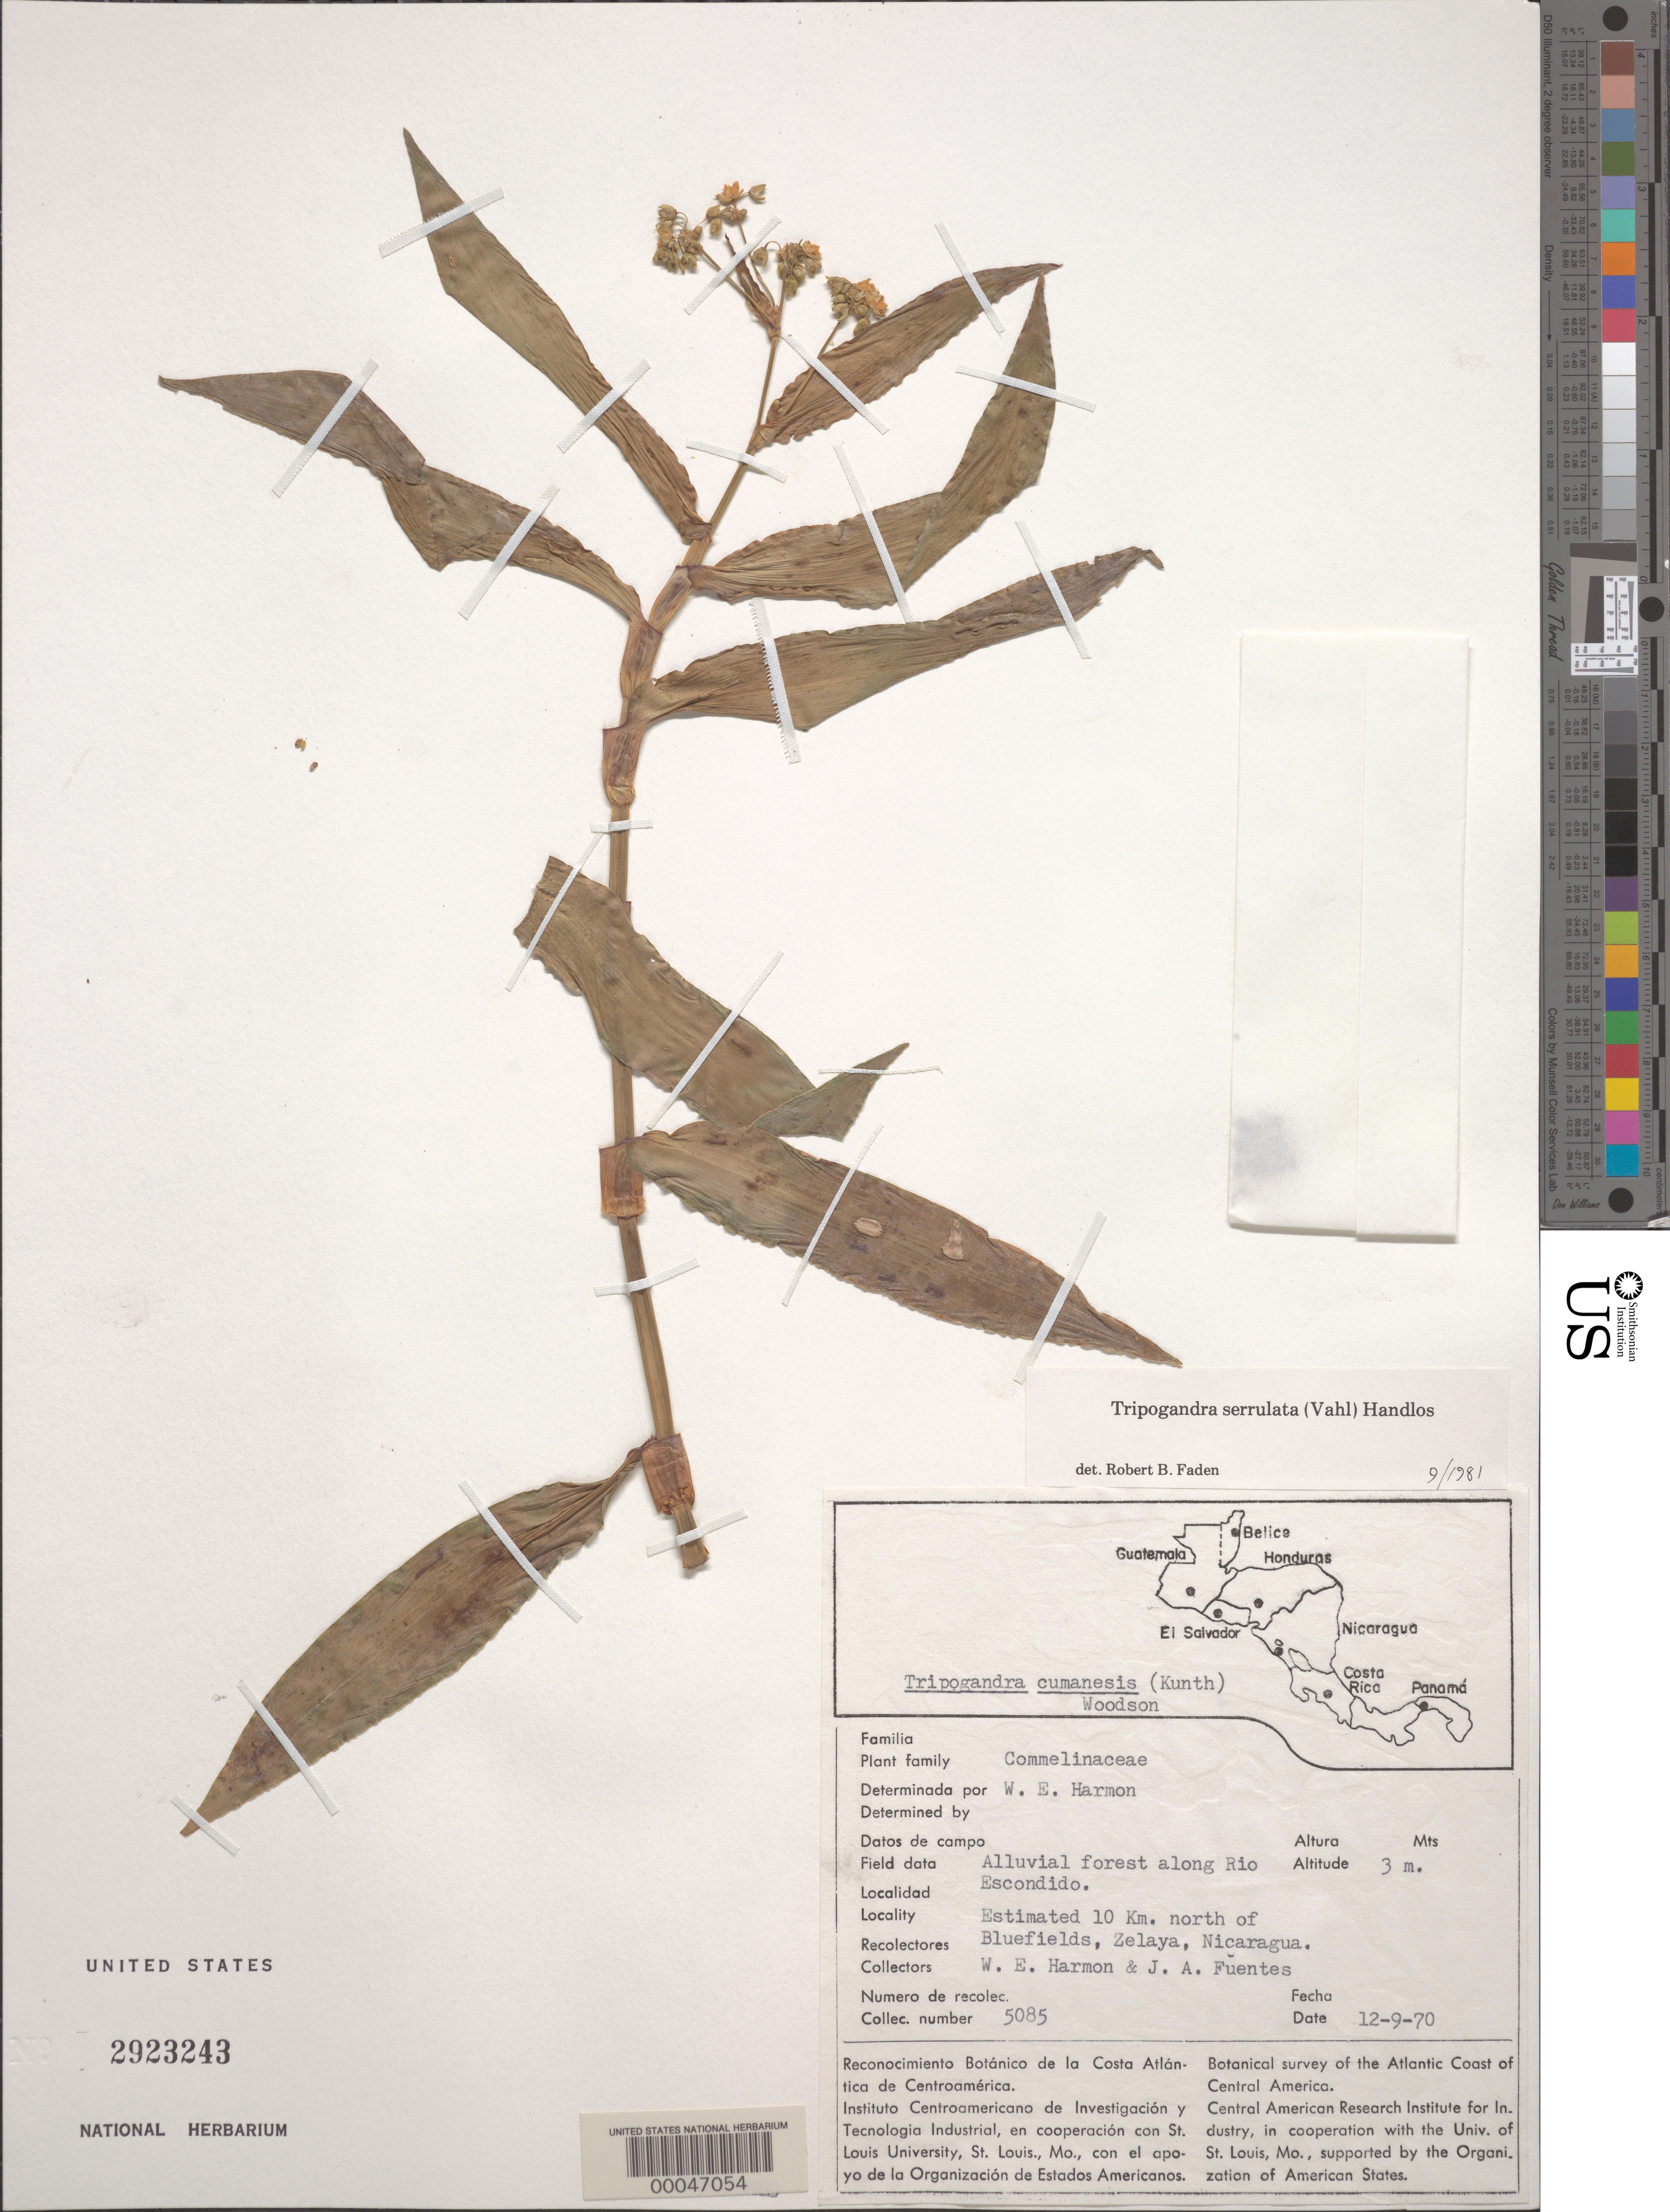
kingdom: Plantae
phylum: Tracheophyta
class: Liliopsida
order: Commelinales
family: Commelinaceae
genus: Tripogandra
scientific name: Tripogandra serrulata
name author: (Vahl) Handlos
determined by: Faden, Robert B., (US), Smithsonian Institution - National Museum of Natural History (UNITED STATES)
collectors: W. E. Harmon & J. Fuentes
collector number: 5085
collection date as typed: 12 Sep 1970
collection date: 1970-09-12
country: Nicaragua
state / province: Atlántico Sur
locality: N of bluefields, rio escondido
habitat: Alluvial forest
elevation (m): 3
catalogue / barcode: US 2923243